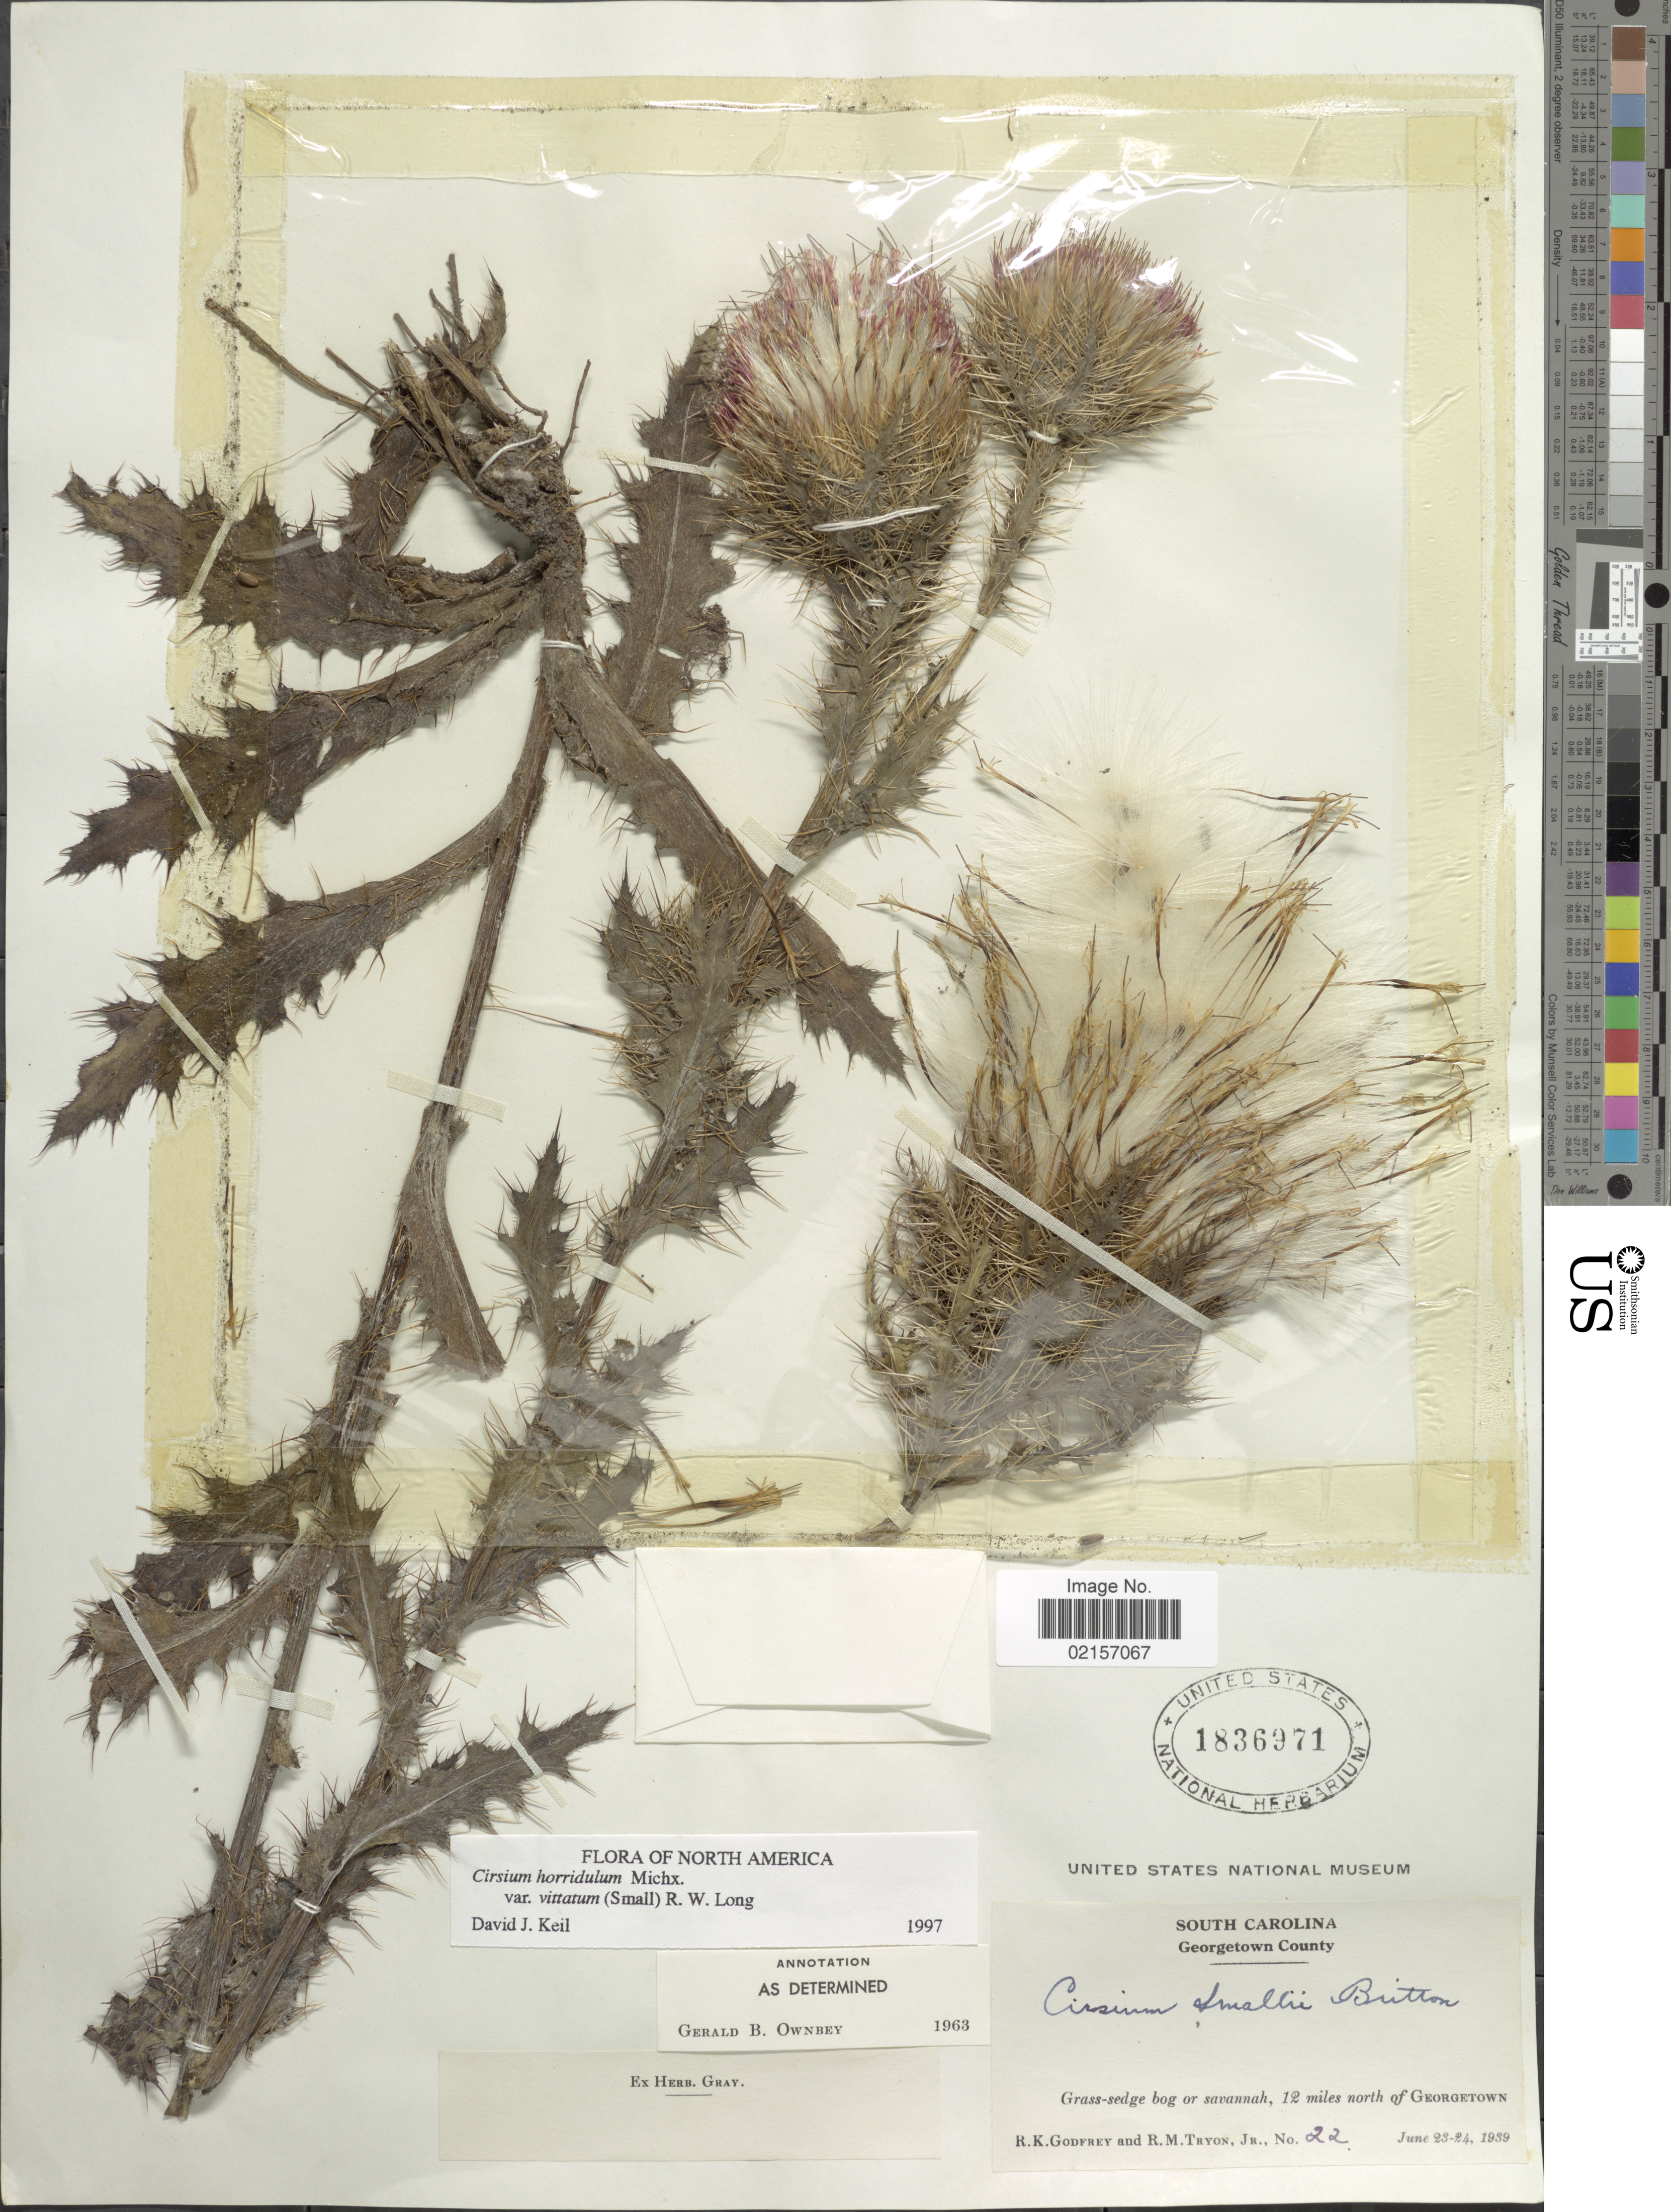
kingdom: Plantae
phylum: Tracheophyta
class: Magnoliopsida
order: Asterales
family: Asteraceae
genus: Cirsium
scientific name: Cirsium horridulum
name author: Michx.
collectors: R. K. Godfrey & R. M. Tryon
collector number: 22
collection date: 1939-06-23/1939-06-24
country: United States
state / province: South Carolina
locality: Georgetown County, grass-sedge bog or savannah, 12 miles north of Georgetown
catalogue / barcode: US 1836971